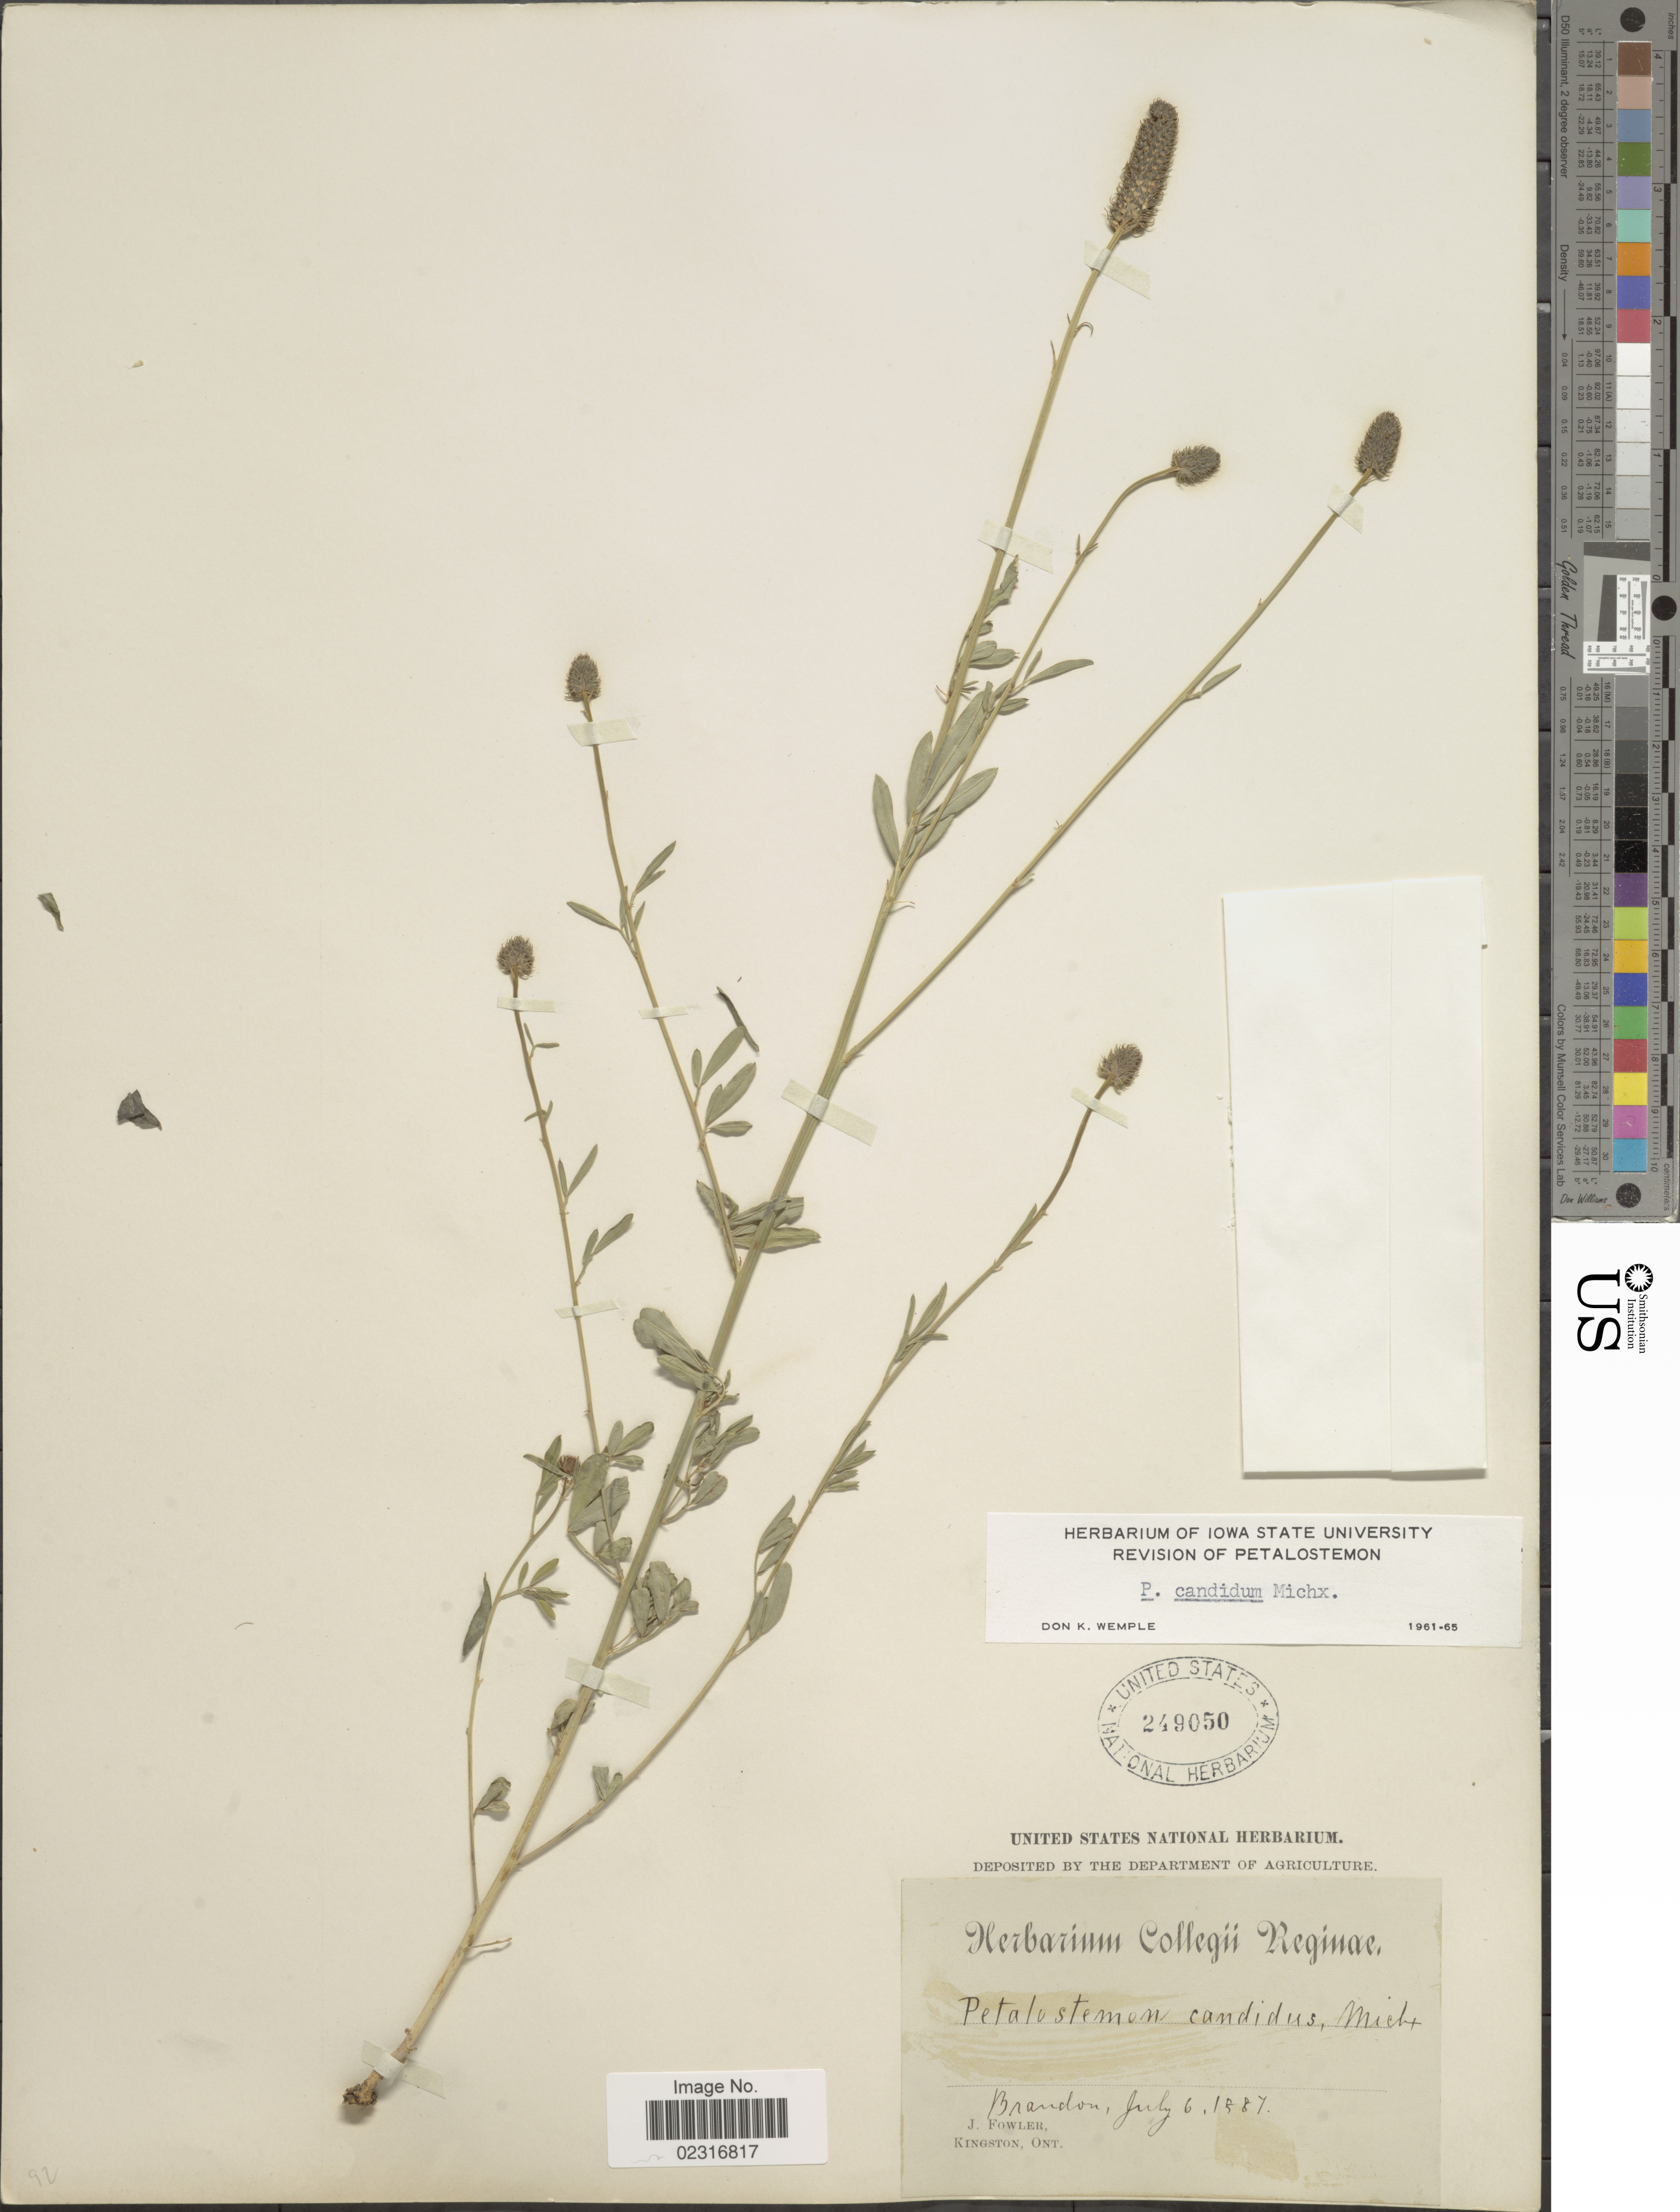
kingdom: Plantae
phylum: Tracheophyta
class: Magnoliopsida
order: Fabales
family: Fabaceae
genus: Dalea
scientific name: Dalea candida var. candida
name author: Michx. ex Willd.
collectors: J. P. Fowler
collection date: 1887-07-06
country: Canada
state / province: Manitoba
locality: Brandon.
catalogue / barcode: US 249050